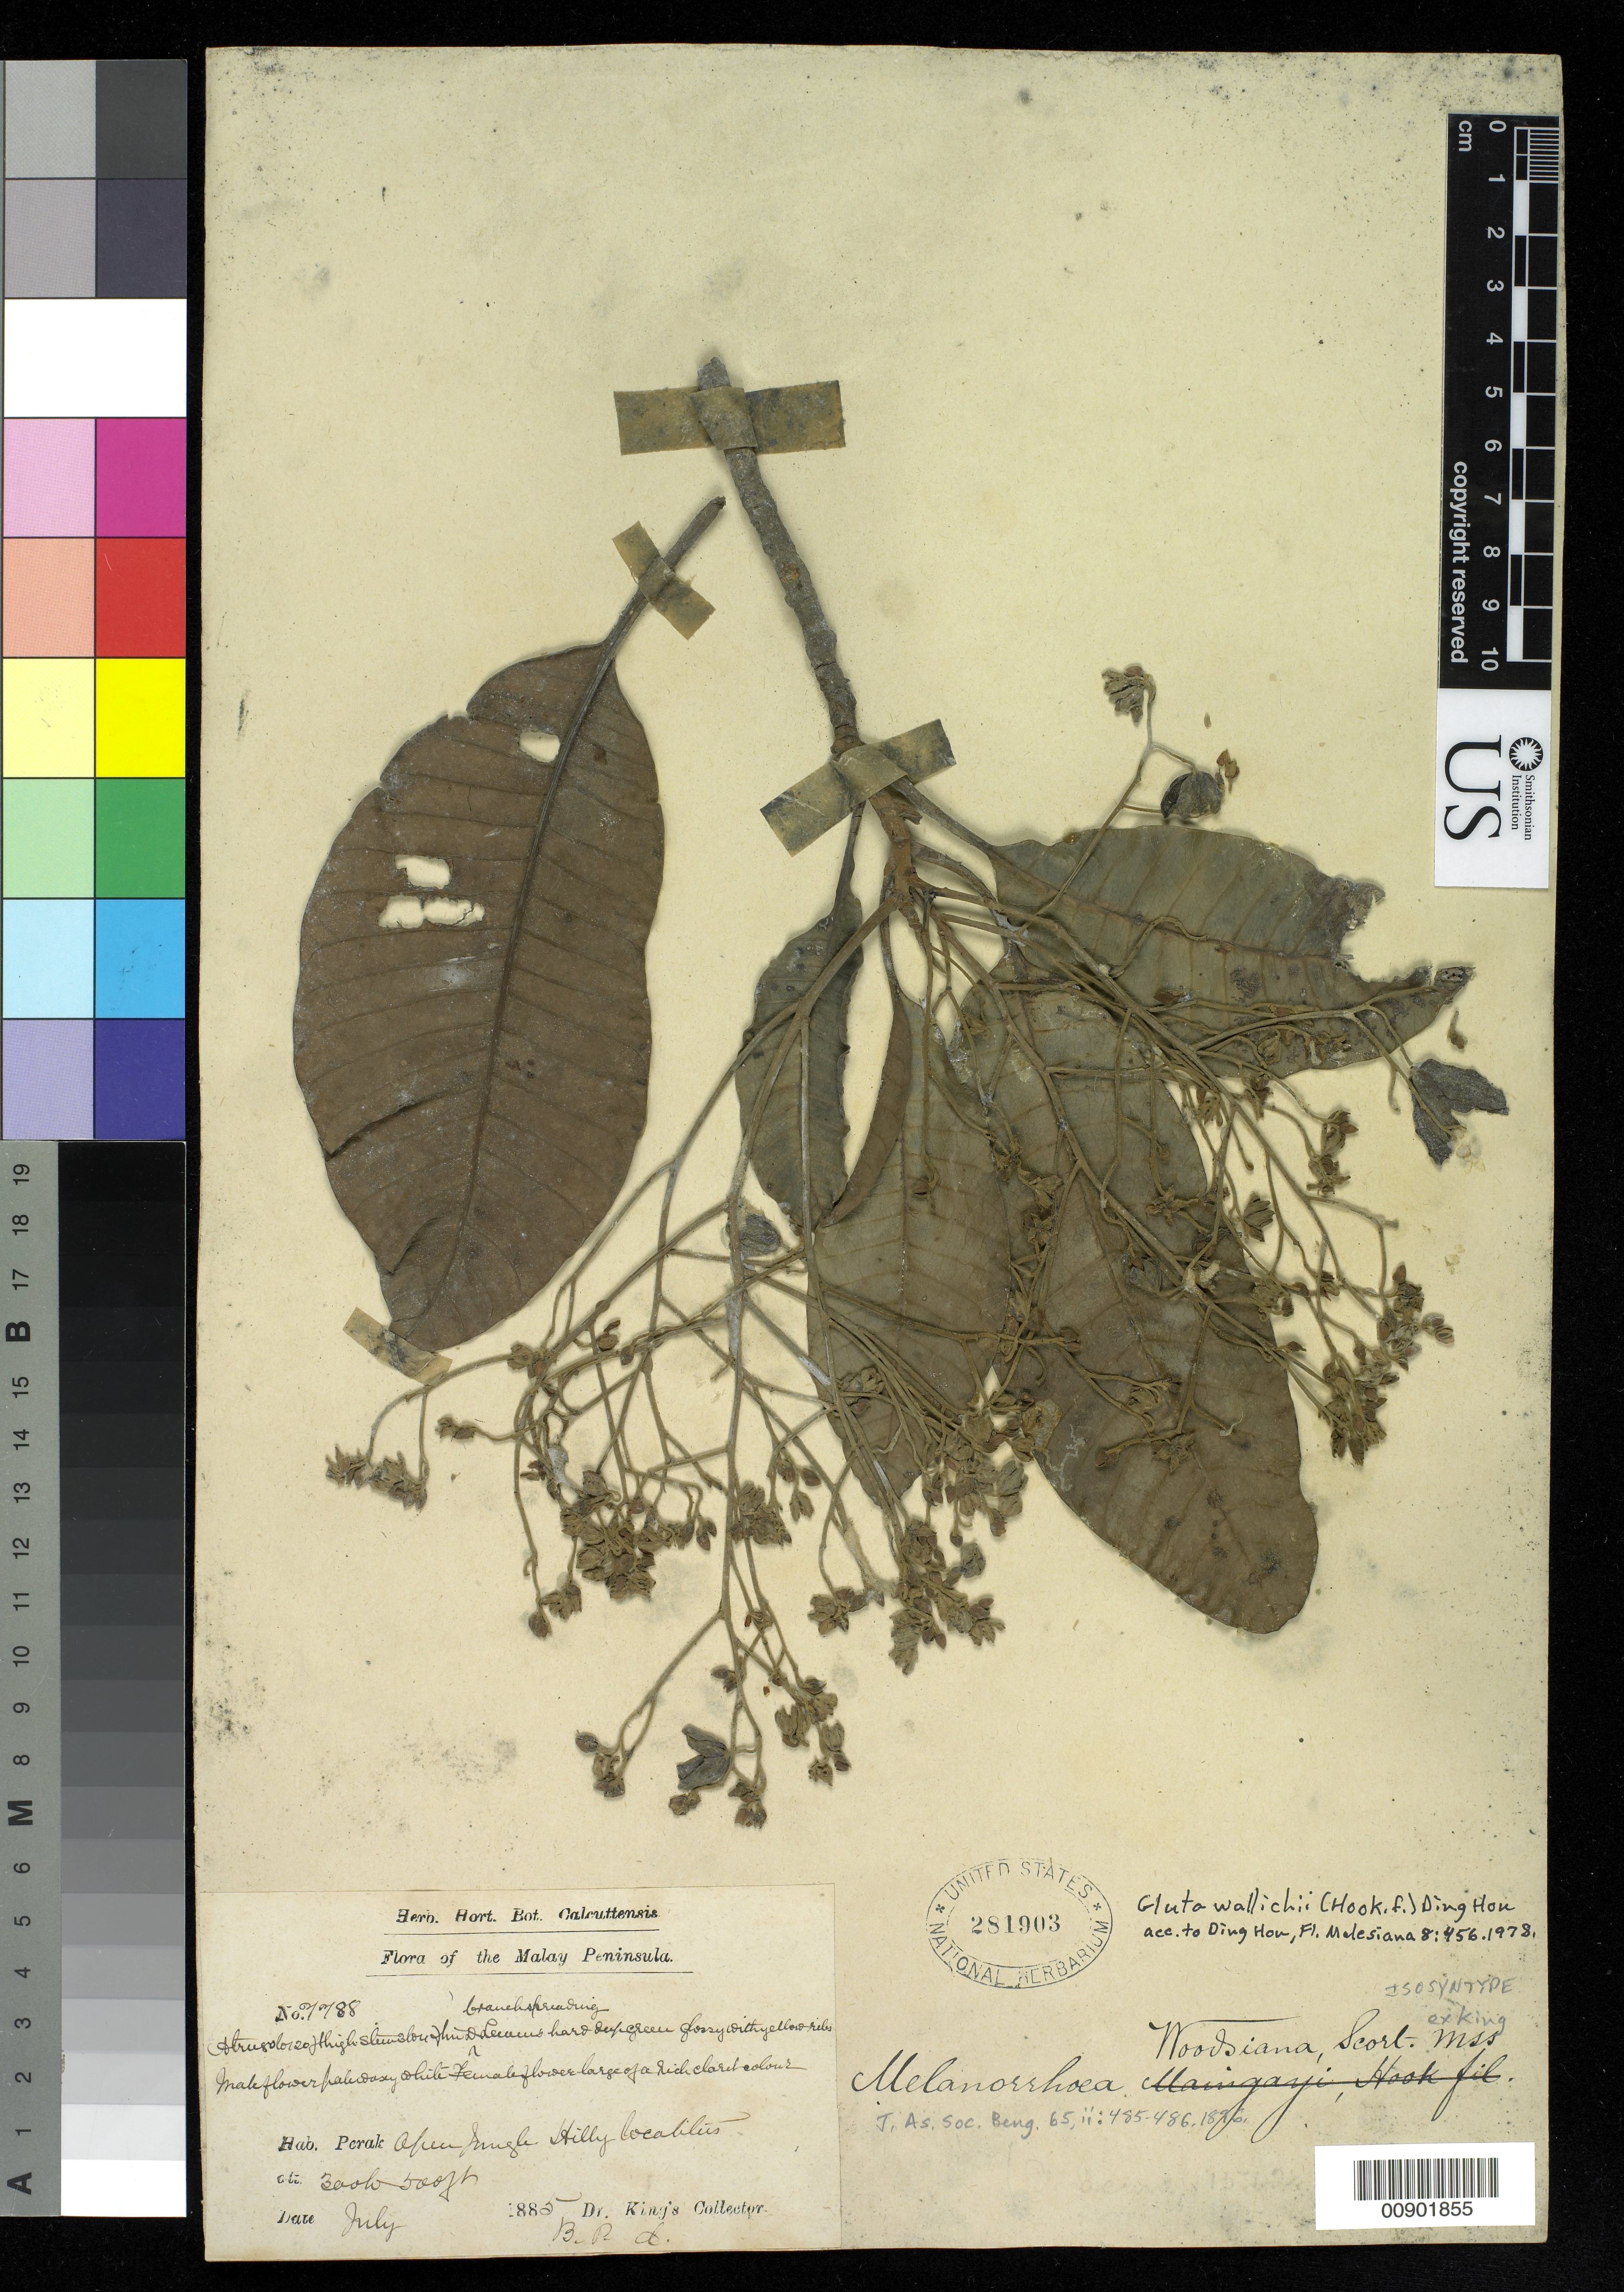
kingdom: Plantae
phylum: Tracheophyta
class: Magnoliopsida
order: Sapindales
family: Anacardiaceae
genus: Melanorrhoea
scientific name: Melanorrhoea woodsiana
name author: Scort. ex King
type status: Isosyntype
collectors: Dr. King's collector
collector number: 7788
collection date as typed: Jul 1885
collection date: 1885-07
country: Malaysia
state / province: Perak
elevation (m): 91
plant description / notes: Current name as cited by Ding Hou, Fl. Malesiana 8: 456 (1978).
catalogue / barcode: US 281903